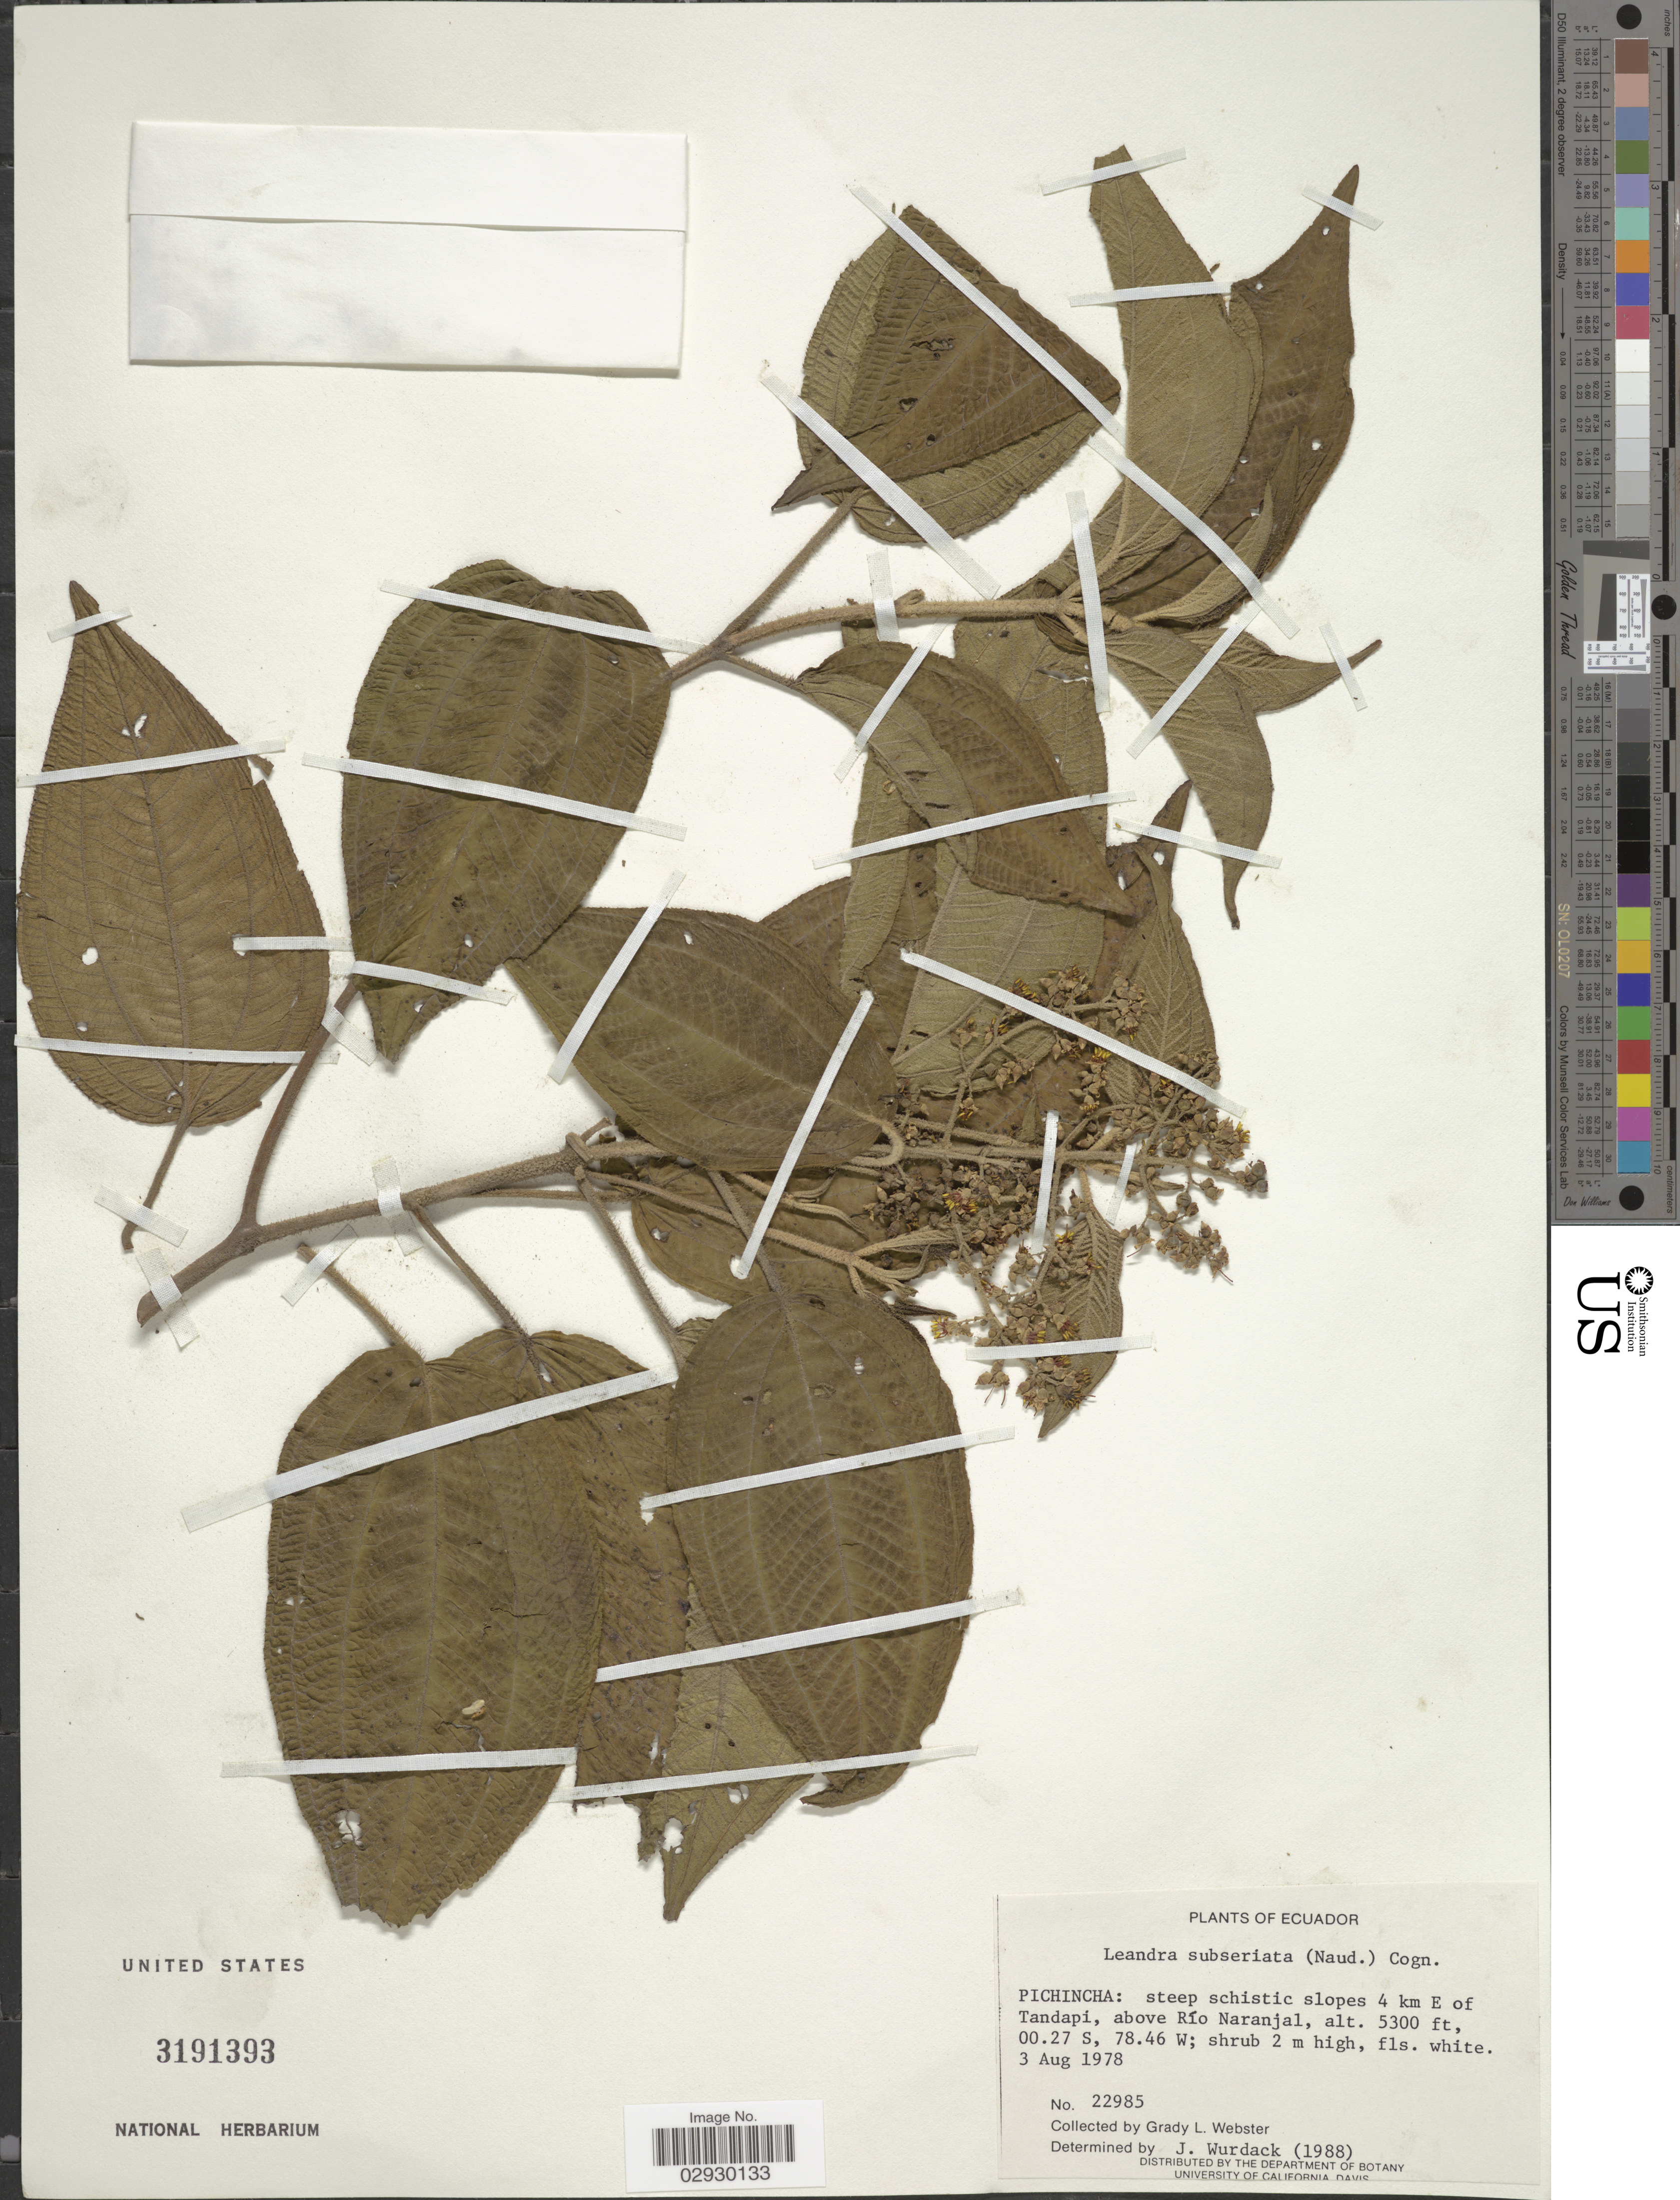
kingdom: Plantae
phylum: Tracheophyta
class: Magnoliopsida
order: Myrtales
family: Melastomataceae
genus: Leandra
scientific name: Leandra subseriata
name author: (Naudin) Cogn.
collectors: G. L. Webster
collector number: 22985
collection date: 1978-08-03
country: Ecuador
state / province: Pichincha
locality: Steep schistic slopes 4 km E of Tandapi, above Río Naranjal.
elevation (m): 1615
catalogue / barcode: US 3191393